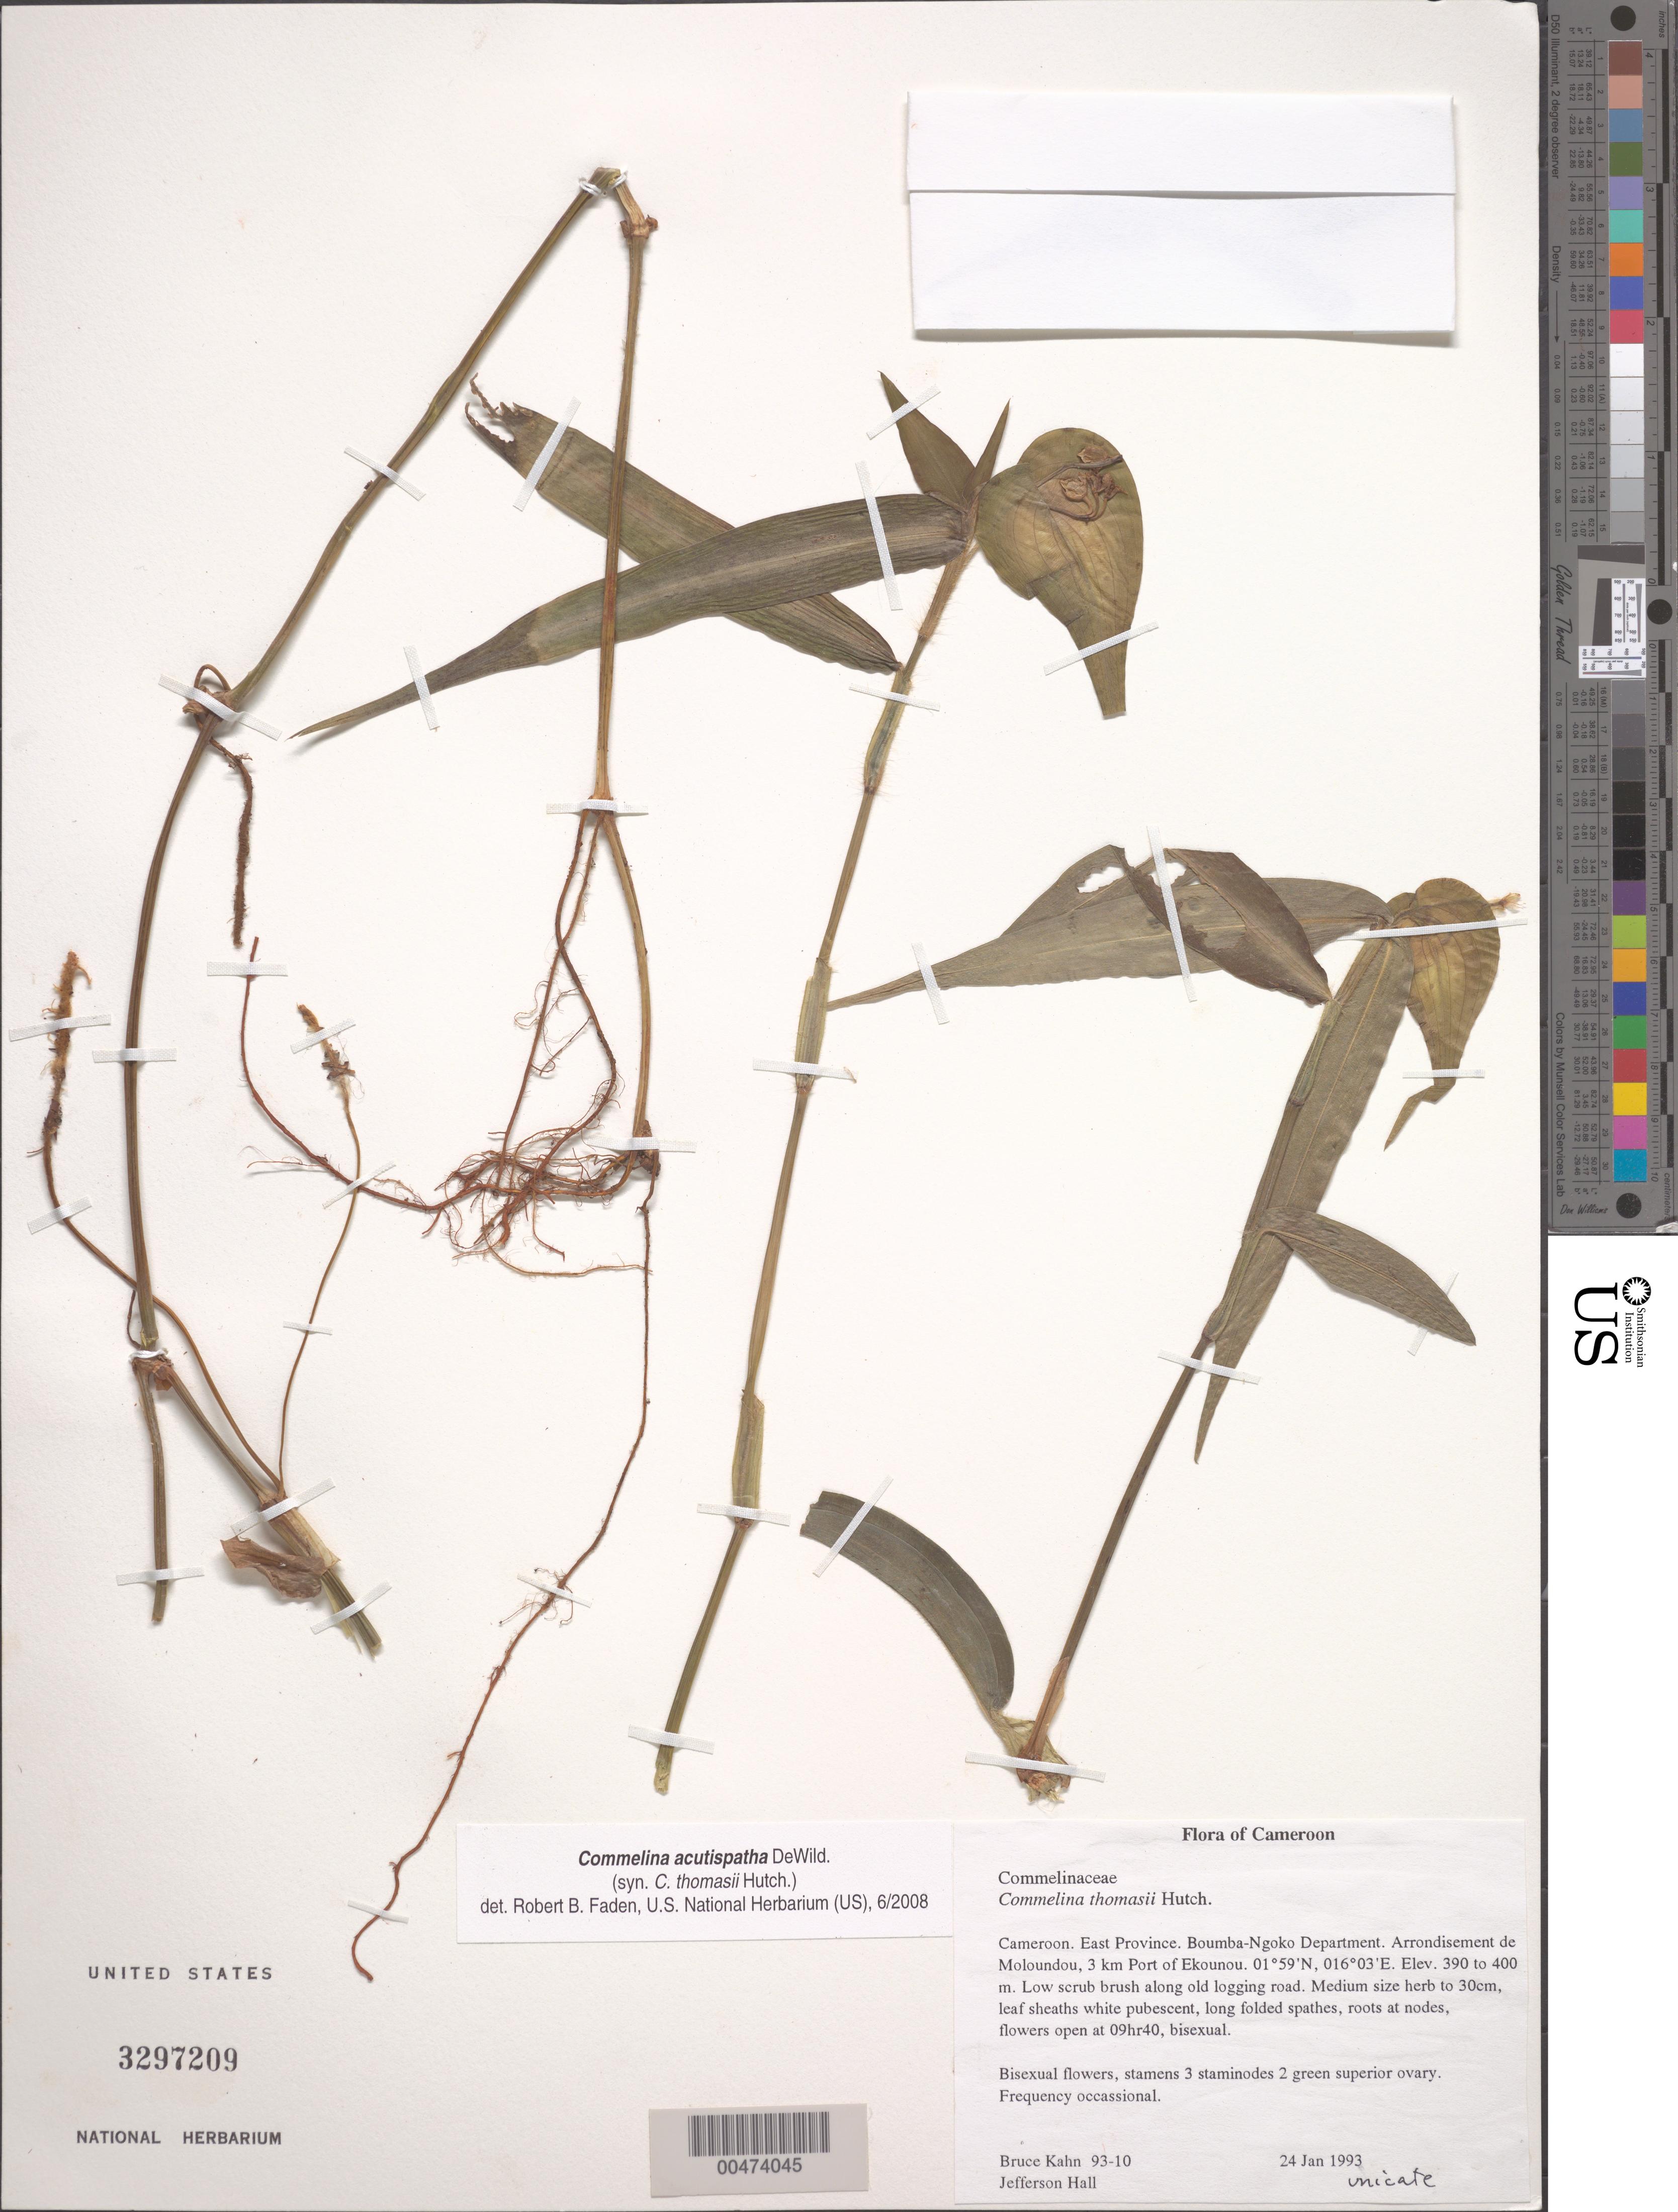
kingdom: Plantae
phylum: Tracheophyta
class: Liliopsida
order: Commelinales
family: Commelinaceae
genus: Commelina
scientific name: Commelina acutispatha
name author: De Wild.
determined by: Faden, Robert B., (US), Smithsonian Institution - National Museum of Natural History (UNITED STATES)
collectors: B. Kahn & J. Hall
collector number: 93-10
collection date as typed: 24 Jan 1993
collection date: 1993-01-24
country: Cameroon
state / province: Est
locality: Boumba-ngoko, moloundou arrondissement, lipondji, ekounou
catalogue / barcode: US 3297209